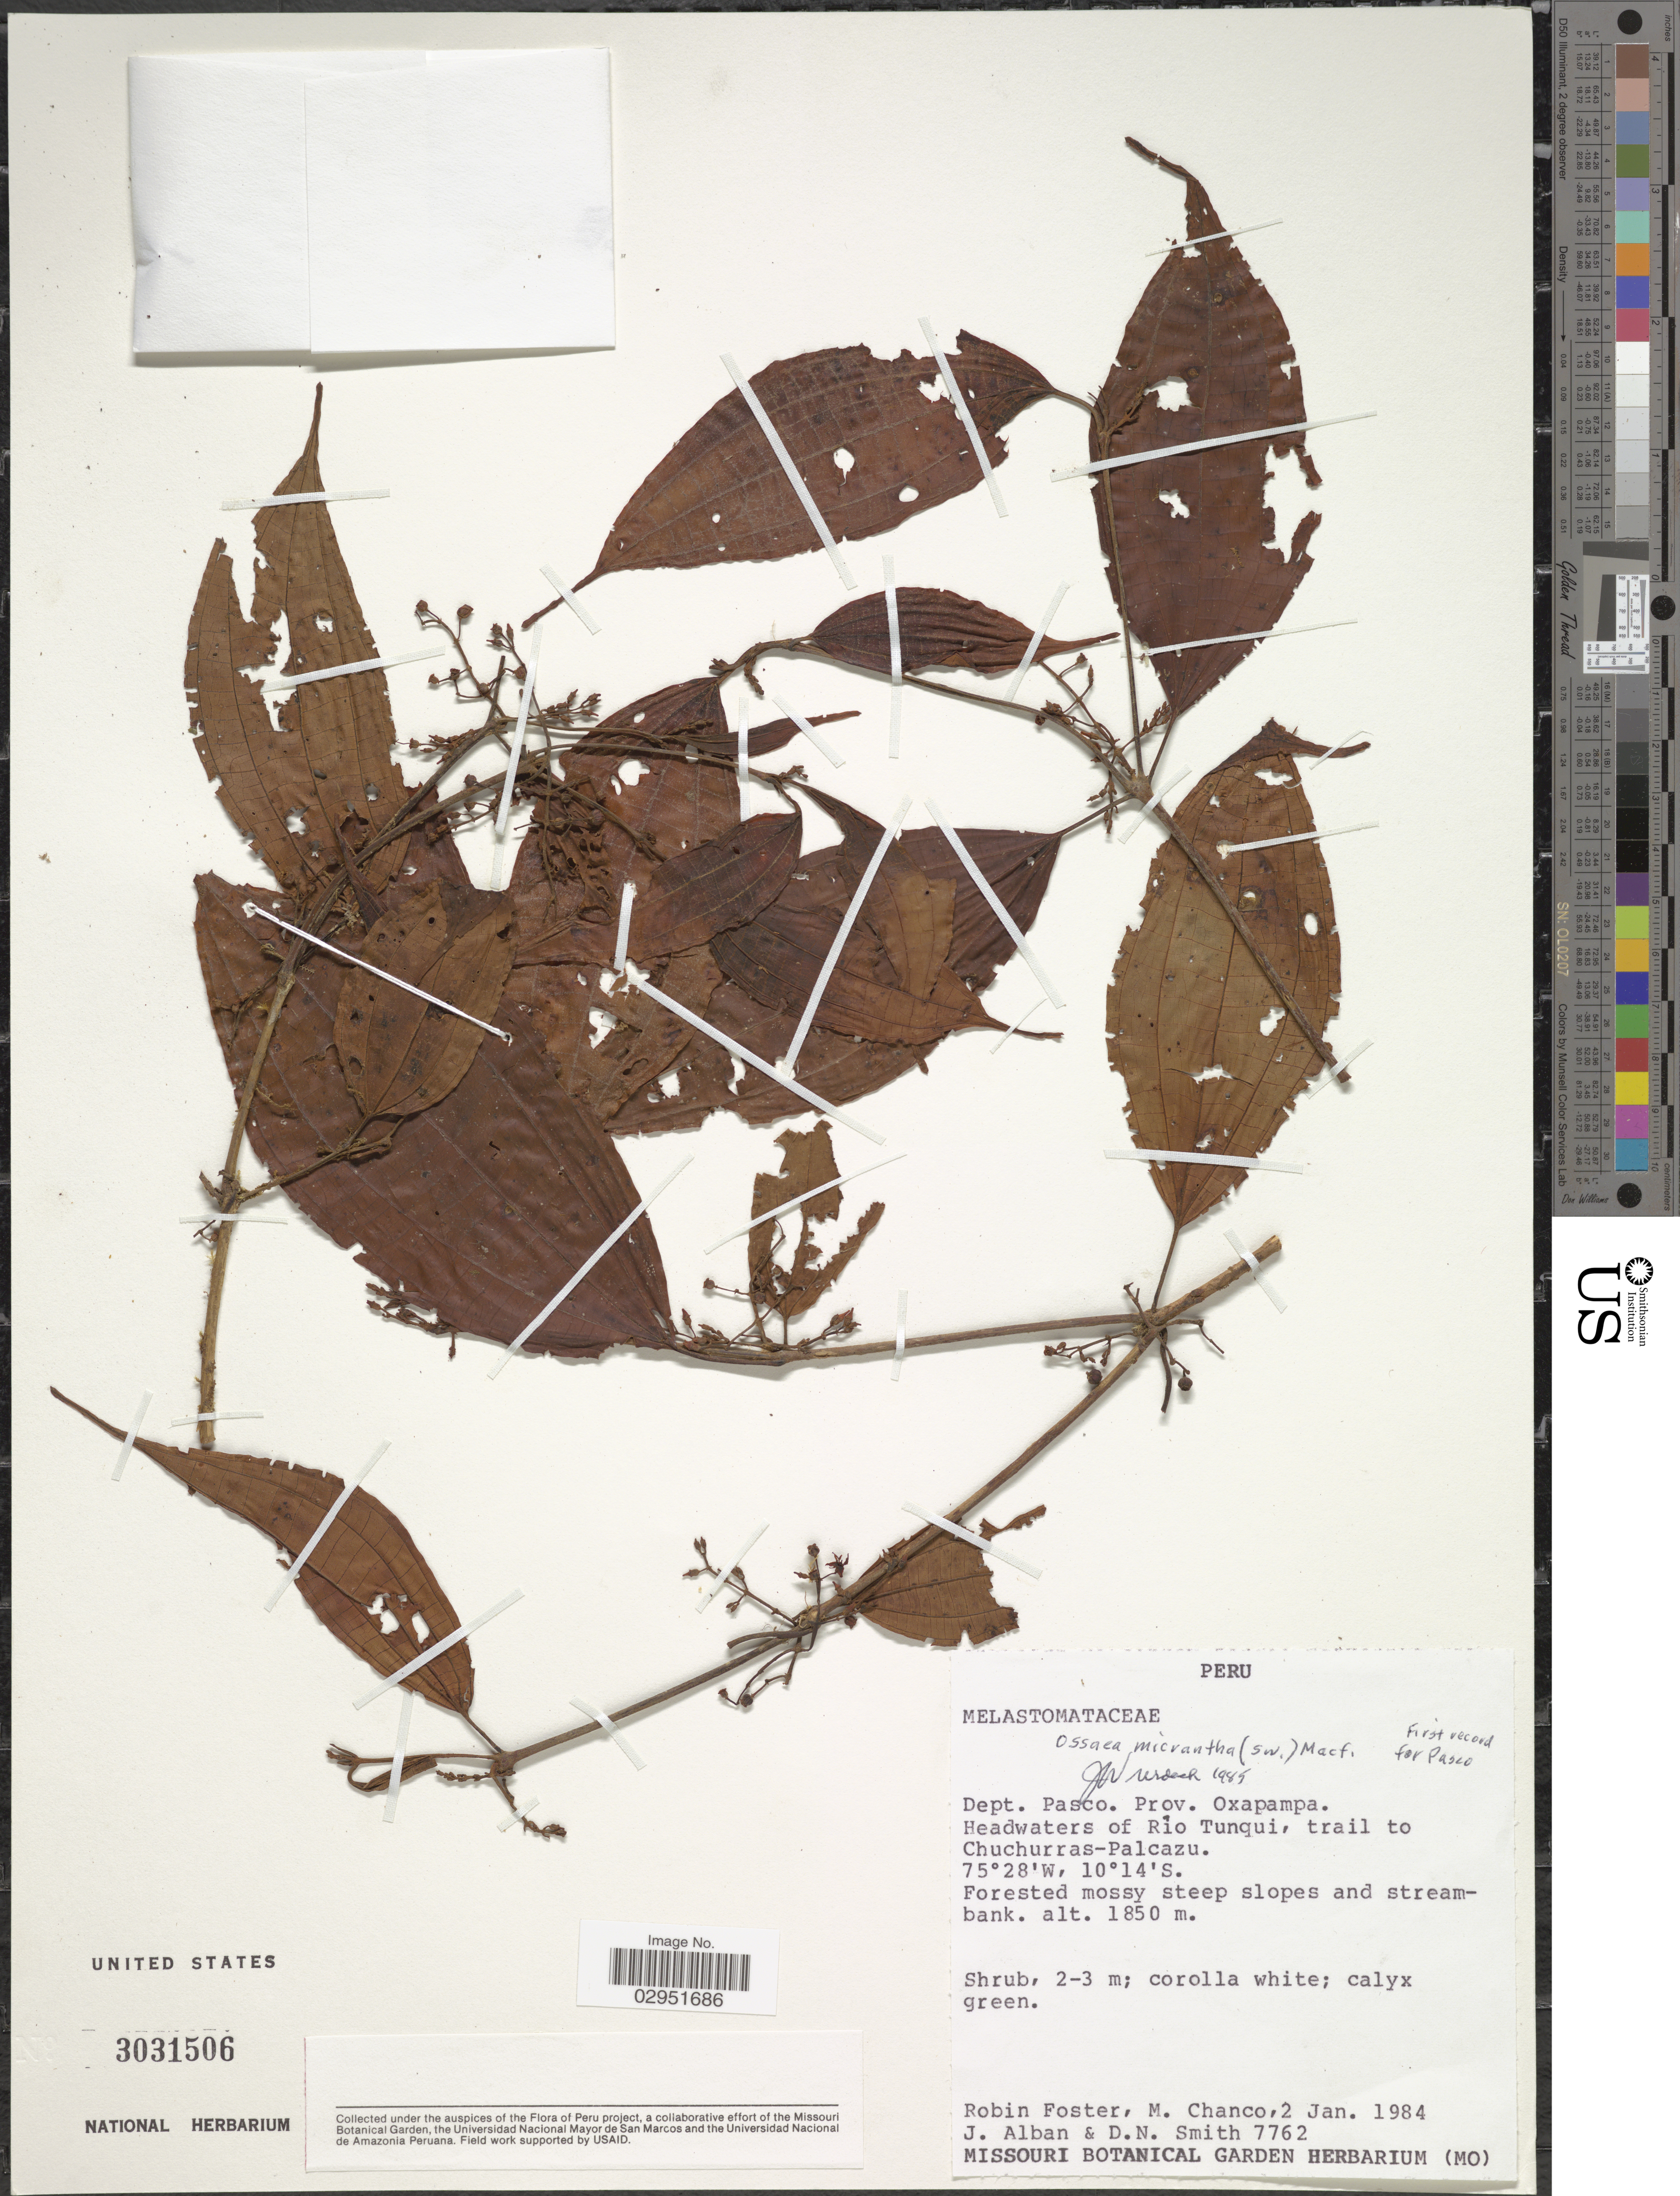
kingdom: Plantae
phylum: Tracheophyta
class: Magnoliopsida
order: Myrtales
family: Melastomataceae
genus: Ossaea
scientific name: Ossaea micrantha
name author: (Sw.) Macfad. ex Cogn.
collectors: R. B. Foster, M. Chanco, J. Alban & D. Smith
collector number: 7762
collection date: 1984-01-02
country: Peru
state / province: Pasco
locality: Dept. Pasco. Prov. Oxapampa. Headwaters of Río Tunqui, trail to Chuchurras-Palcazu.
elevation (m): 1850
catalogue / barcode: US 3031506